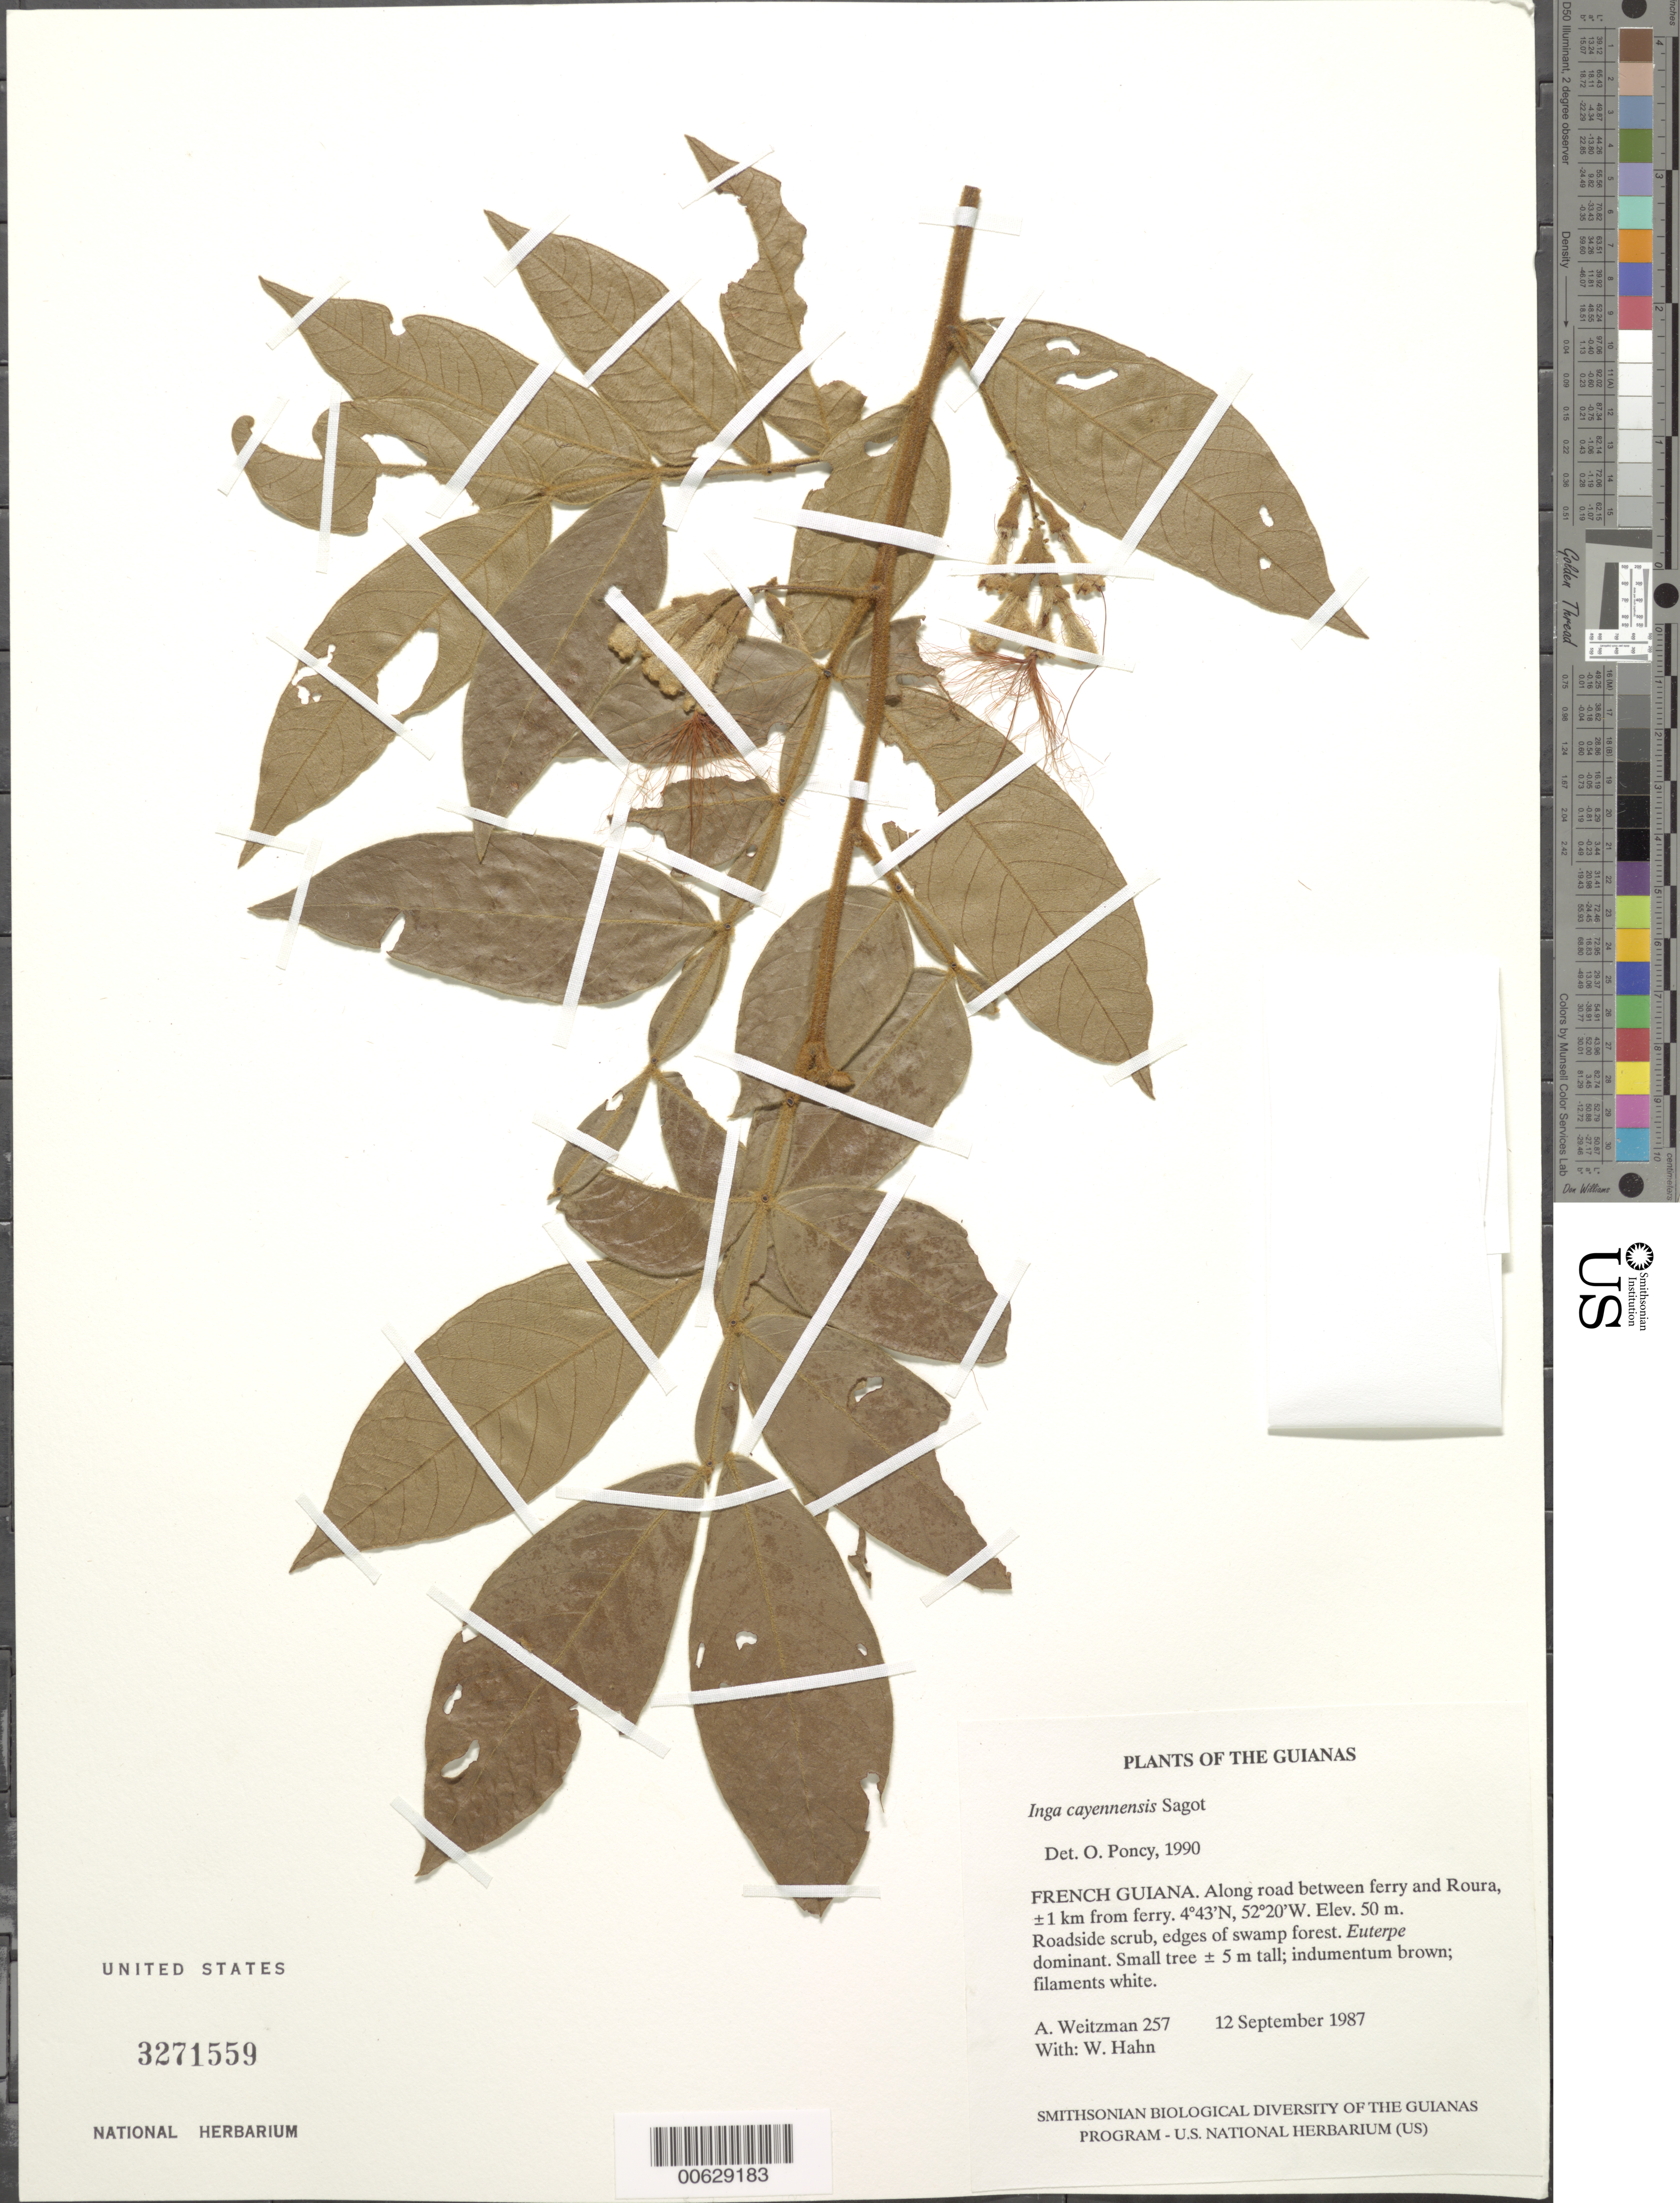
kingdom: Plantae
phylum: Tracheophyta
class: Magnoliopsida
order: Fabales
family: Fabaceae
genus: Inga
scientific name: Inga cayennensis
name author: Sagot ex Benth.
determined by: Poncy, O.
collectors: A. L. Weitzman & W. Hahn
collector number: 257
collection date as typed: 12 September 1987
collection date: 1987-09-12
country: French Guiana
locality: Along road between ferry and Roura, ±1 km from ferry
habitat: Roadside scrub, edges of Swamp forestEuterpe dominant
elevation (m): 50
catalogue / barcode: US 3271559